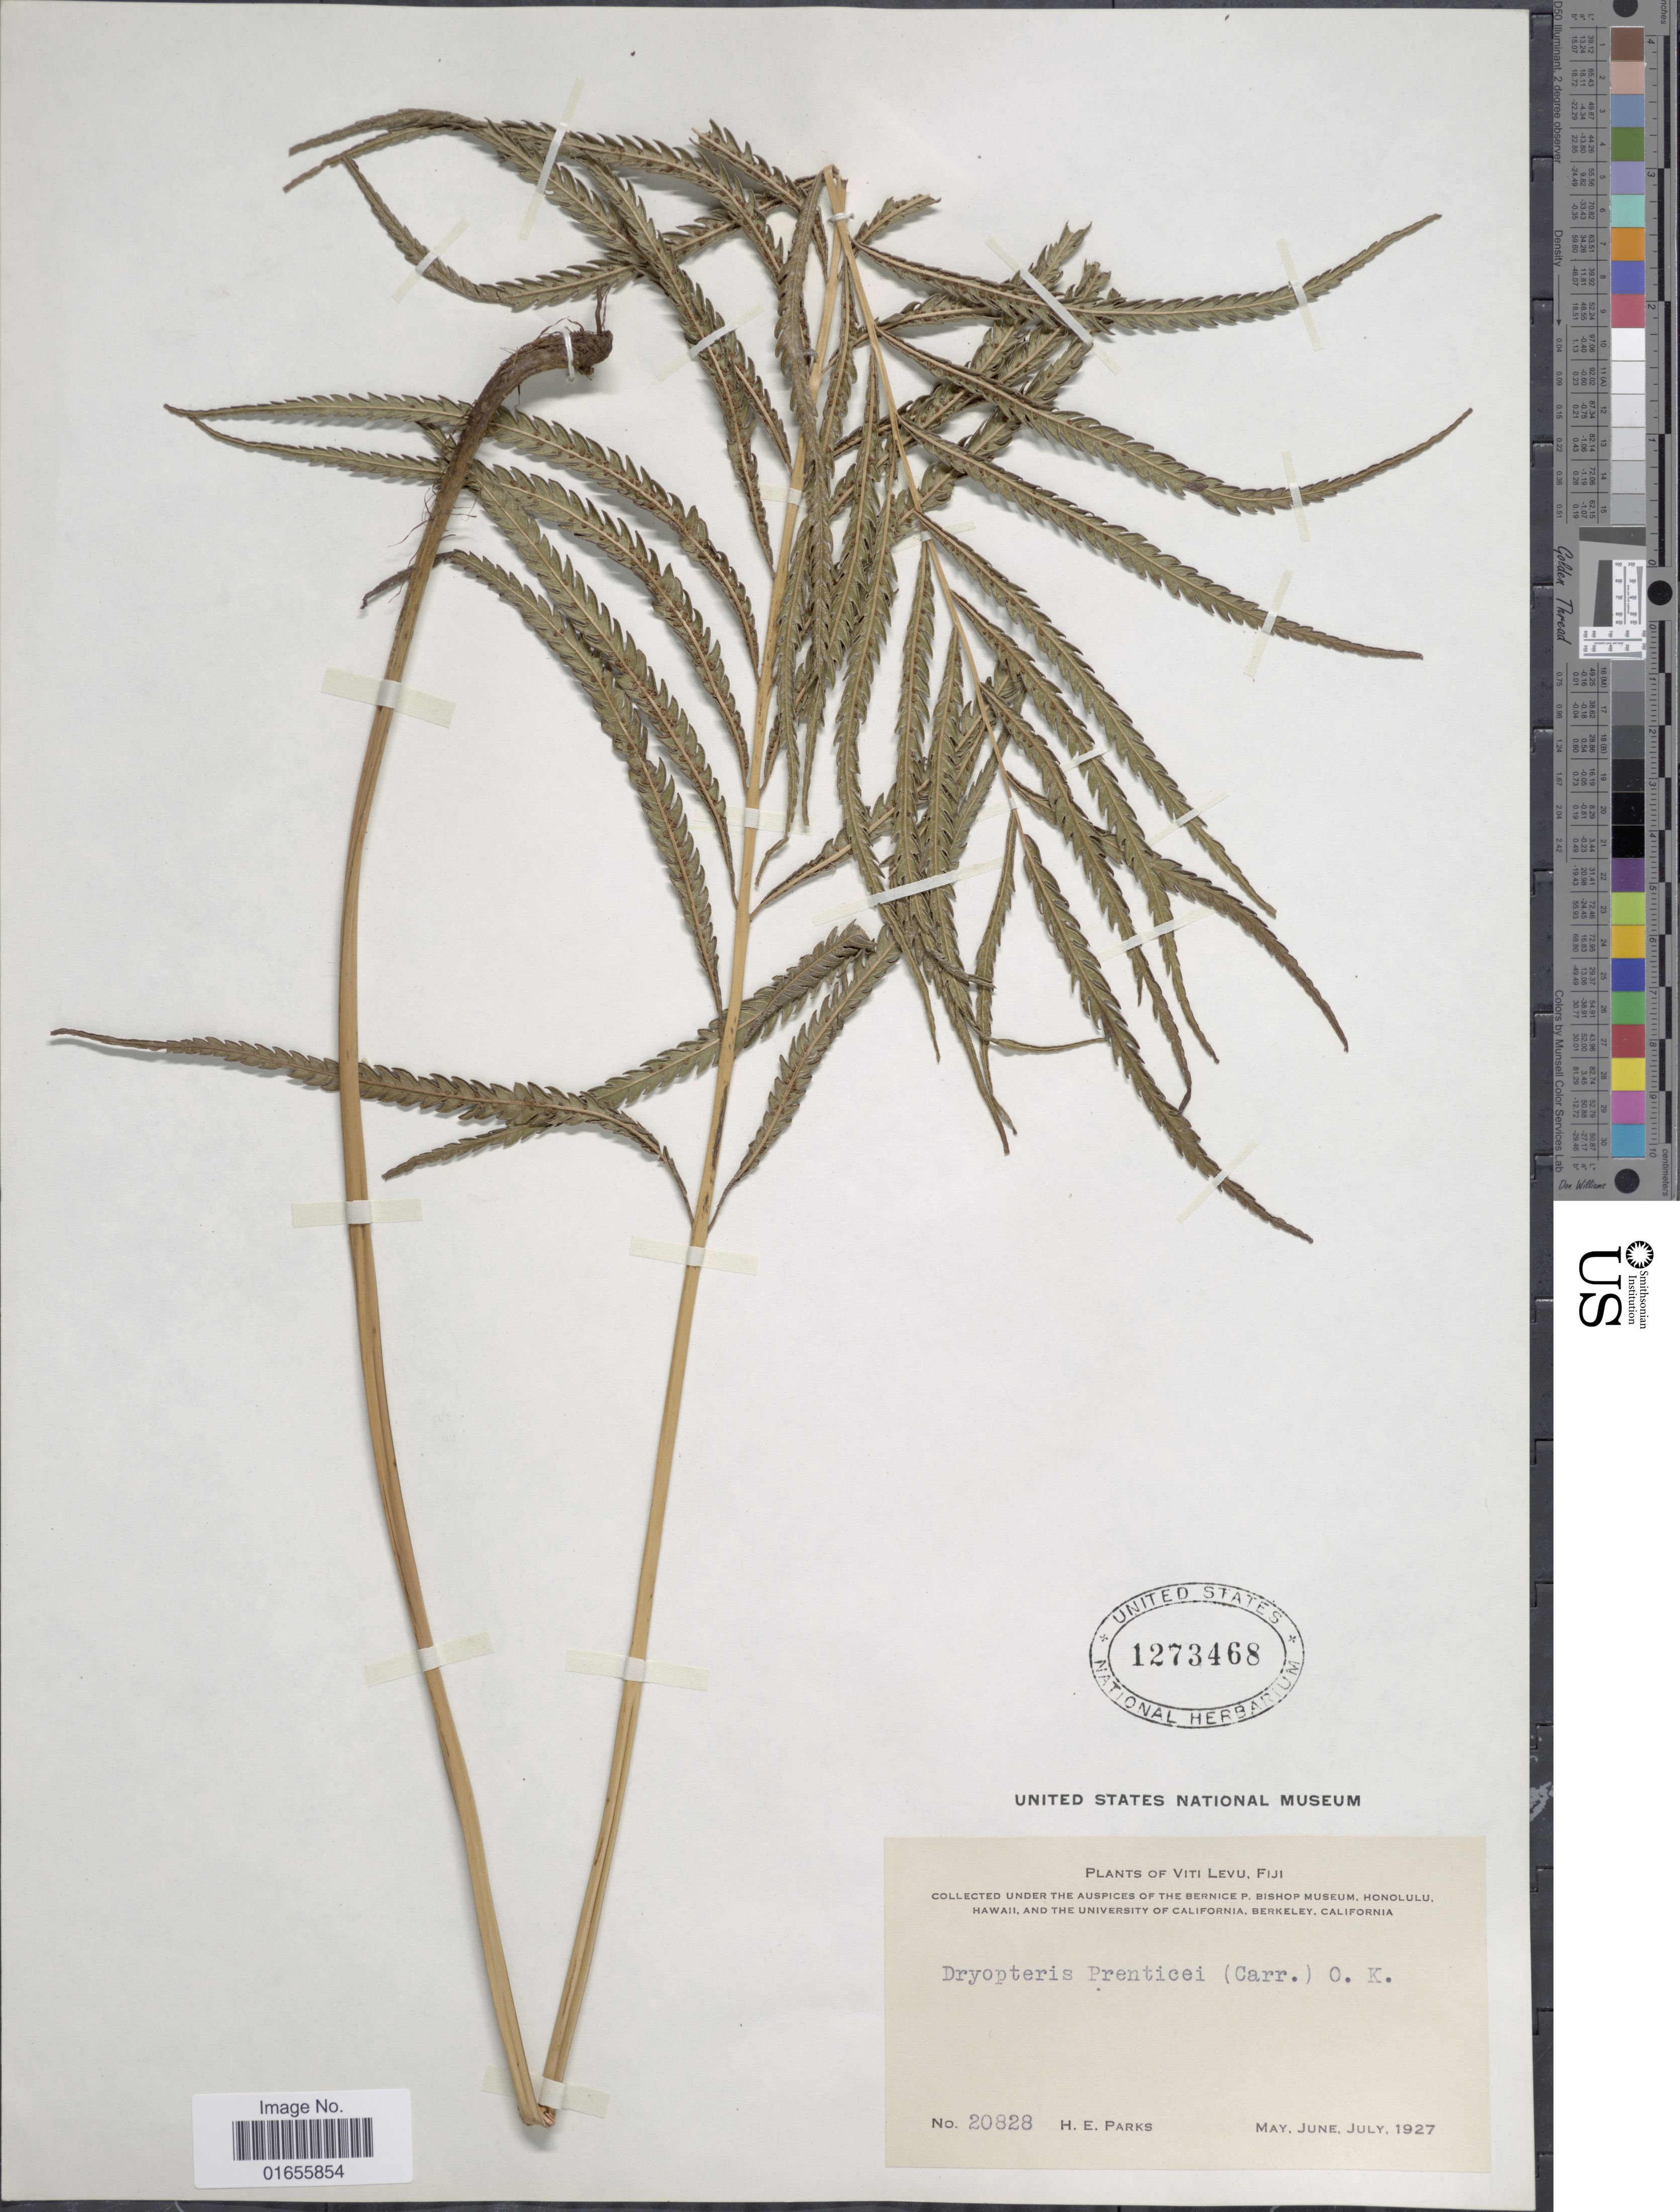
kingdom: Plantae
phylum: Tracheophyta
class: Polypodiopsida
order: Polypodiales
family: Thelypteridaceae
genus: Plesioneuron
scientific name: Plesioneuron prenticei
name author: (Carruth.) Holttum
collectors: H. E. Parks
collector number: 20828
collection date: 1927-05/1927-07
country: Fiji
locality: Viti Levu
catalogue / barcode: US 1273468